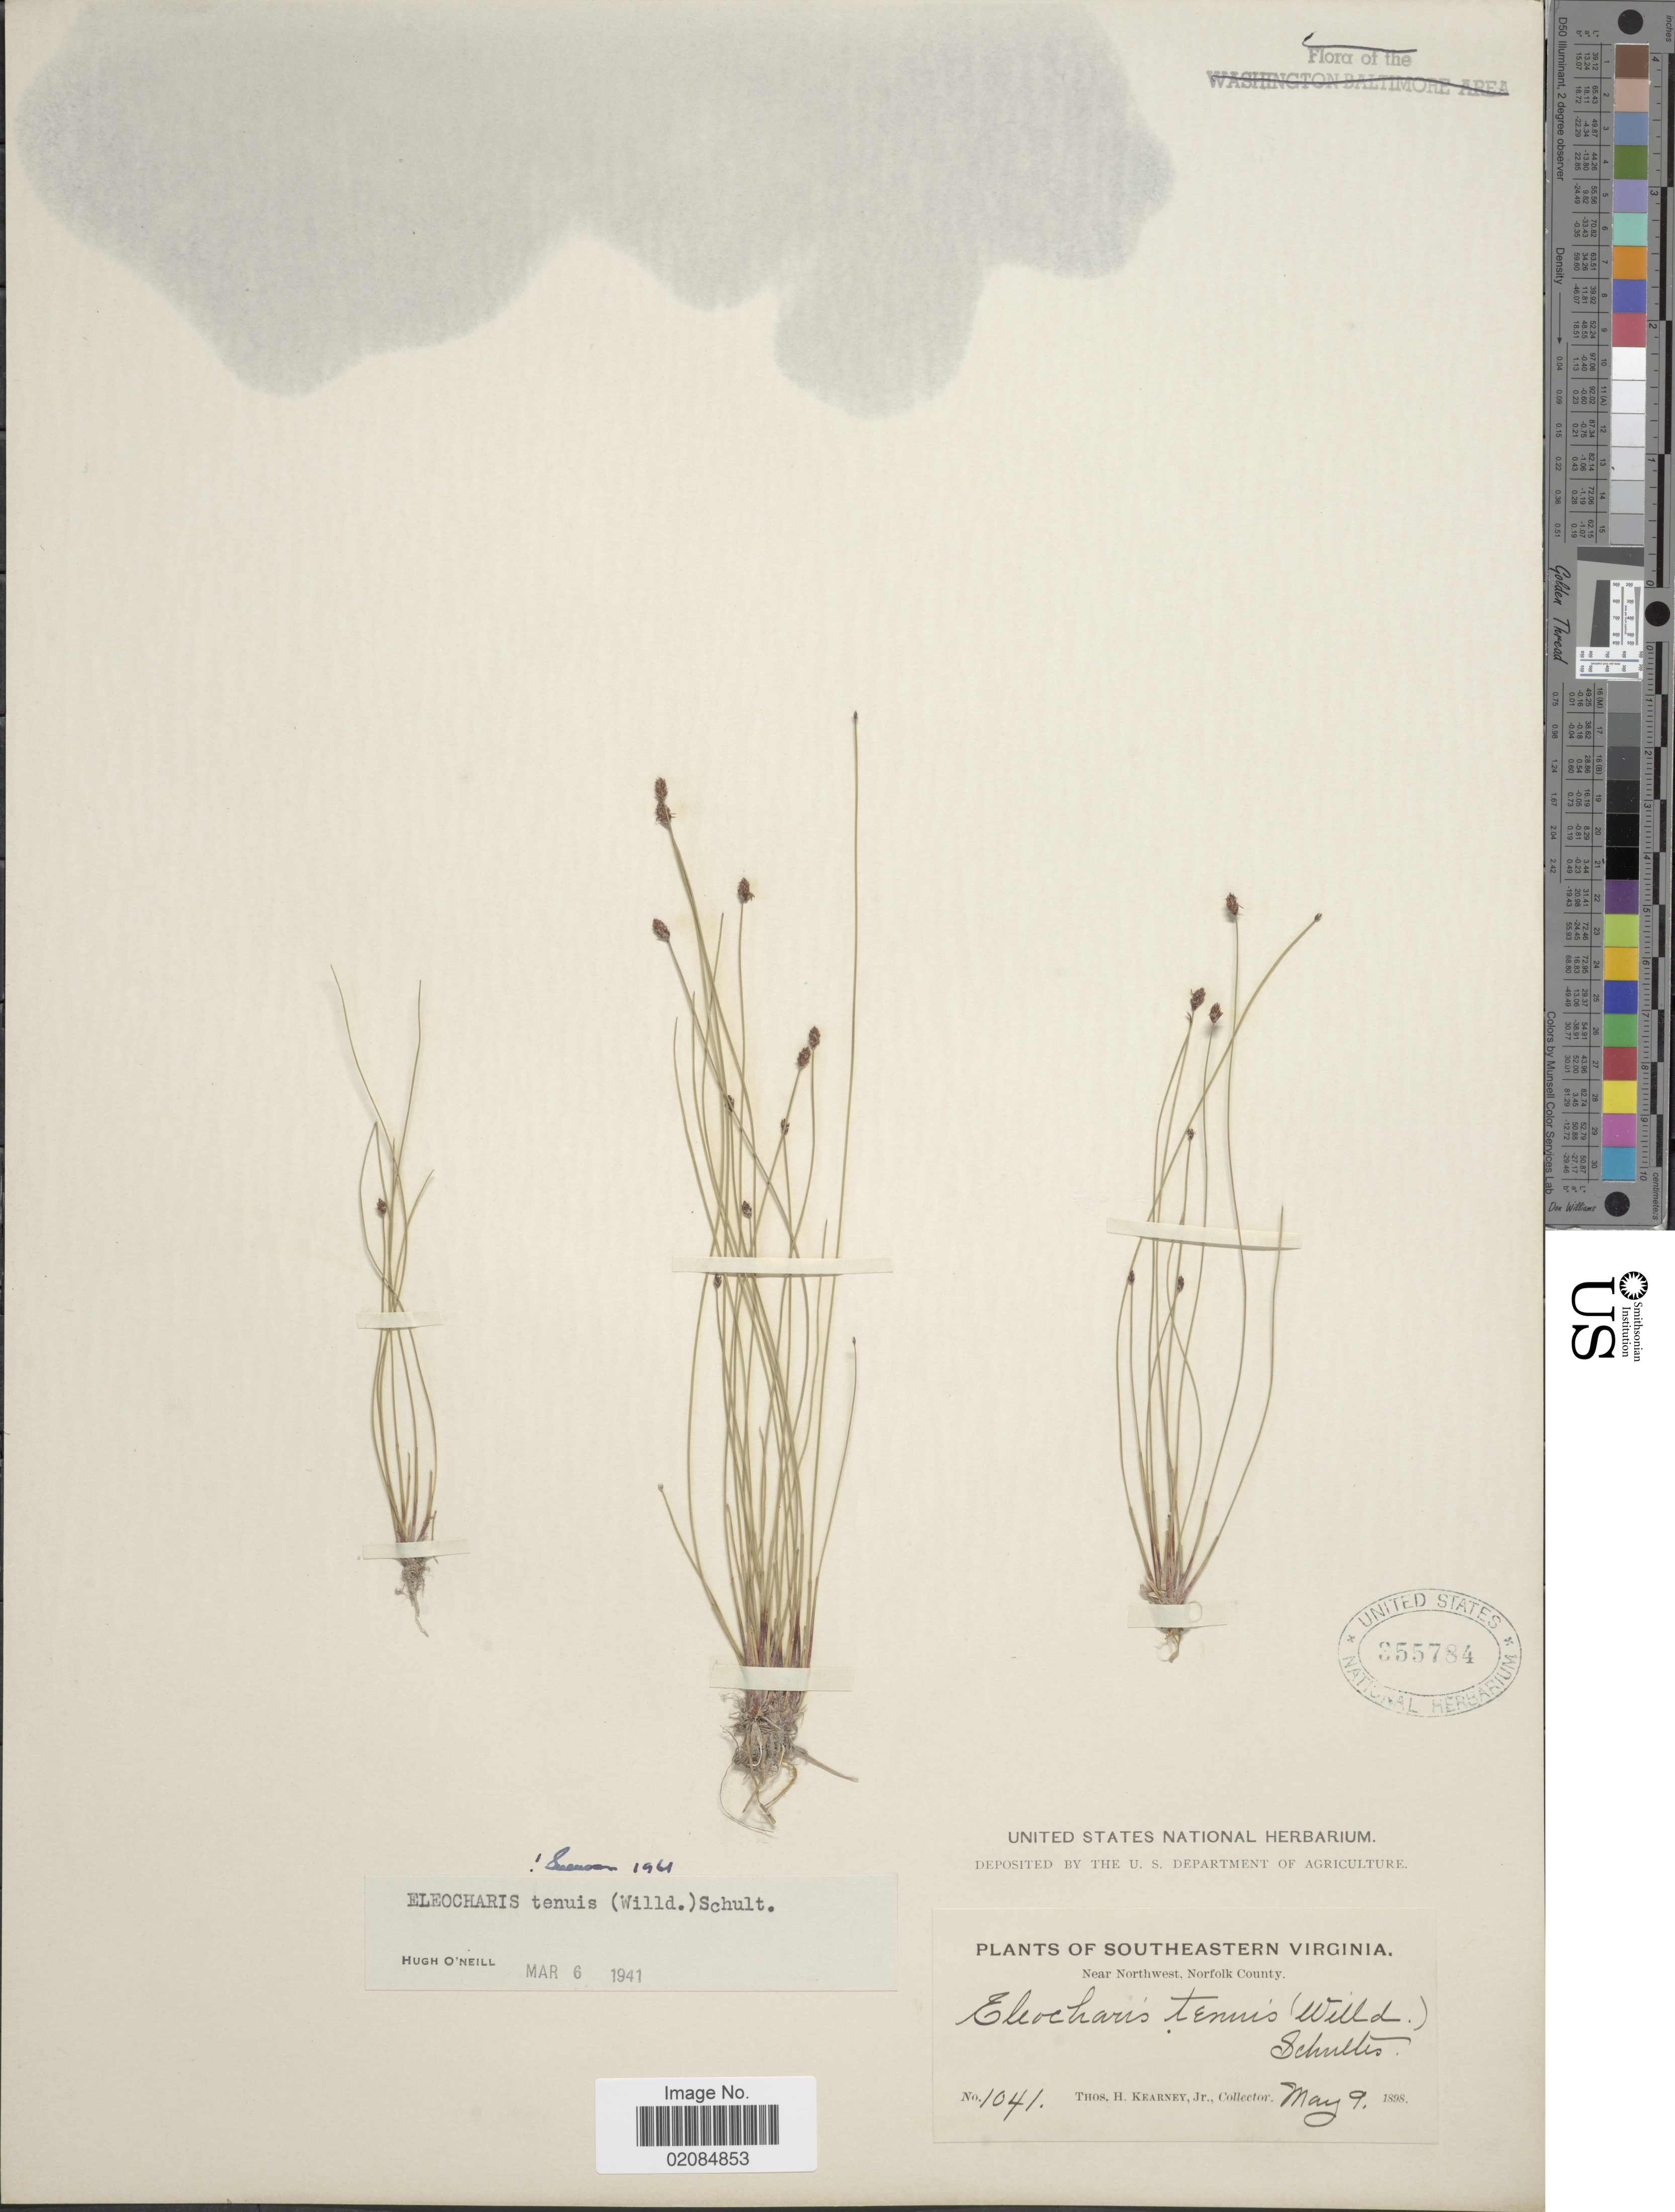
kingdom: Plantae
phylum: Tracheophyta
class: Liliopsida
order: Poales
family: Cyperaceae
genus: Eleocharis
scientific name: Eleocharis tenuis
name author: (Willd.) Schult.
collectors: T. H. Kearney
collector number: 1041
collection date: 1898-05-09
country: United States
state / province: Virginia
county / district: City of Chesapeake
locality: Southeastern Virginia. Near Northwest, Norfolk County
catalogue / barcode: US 355784